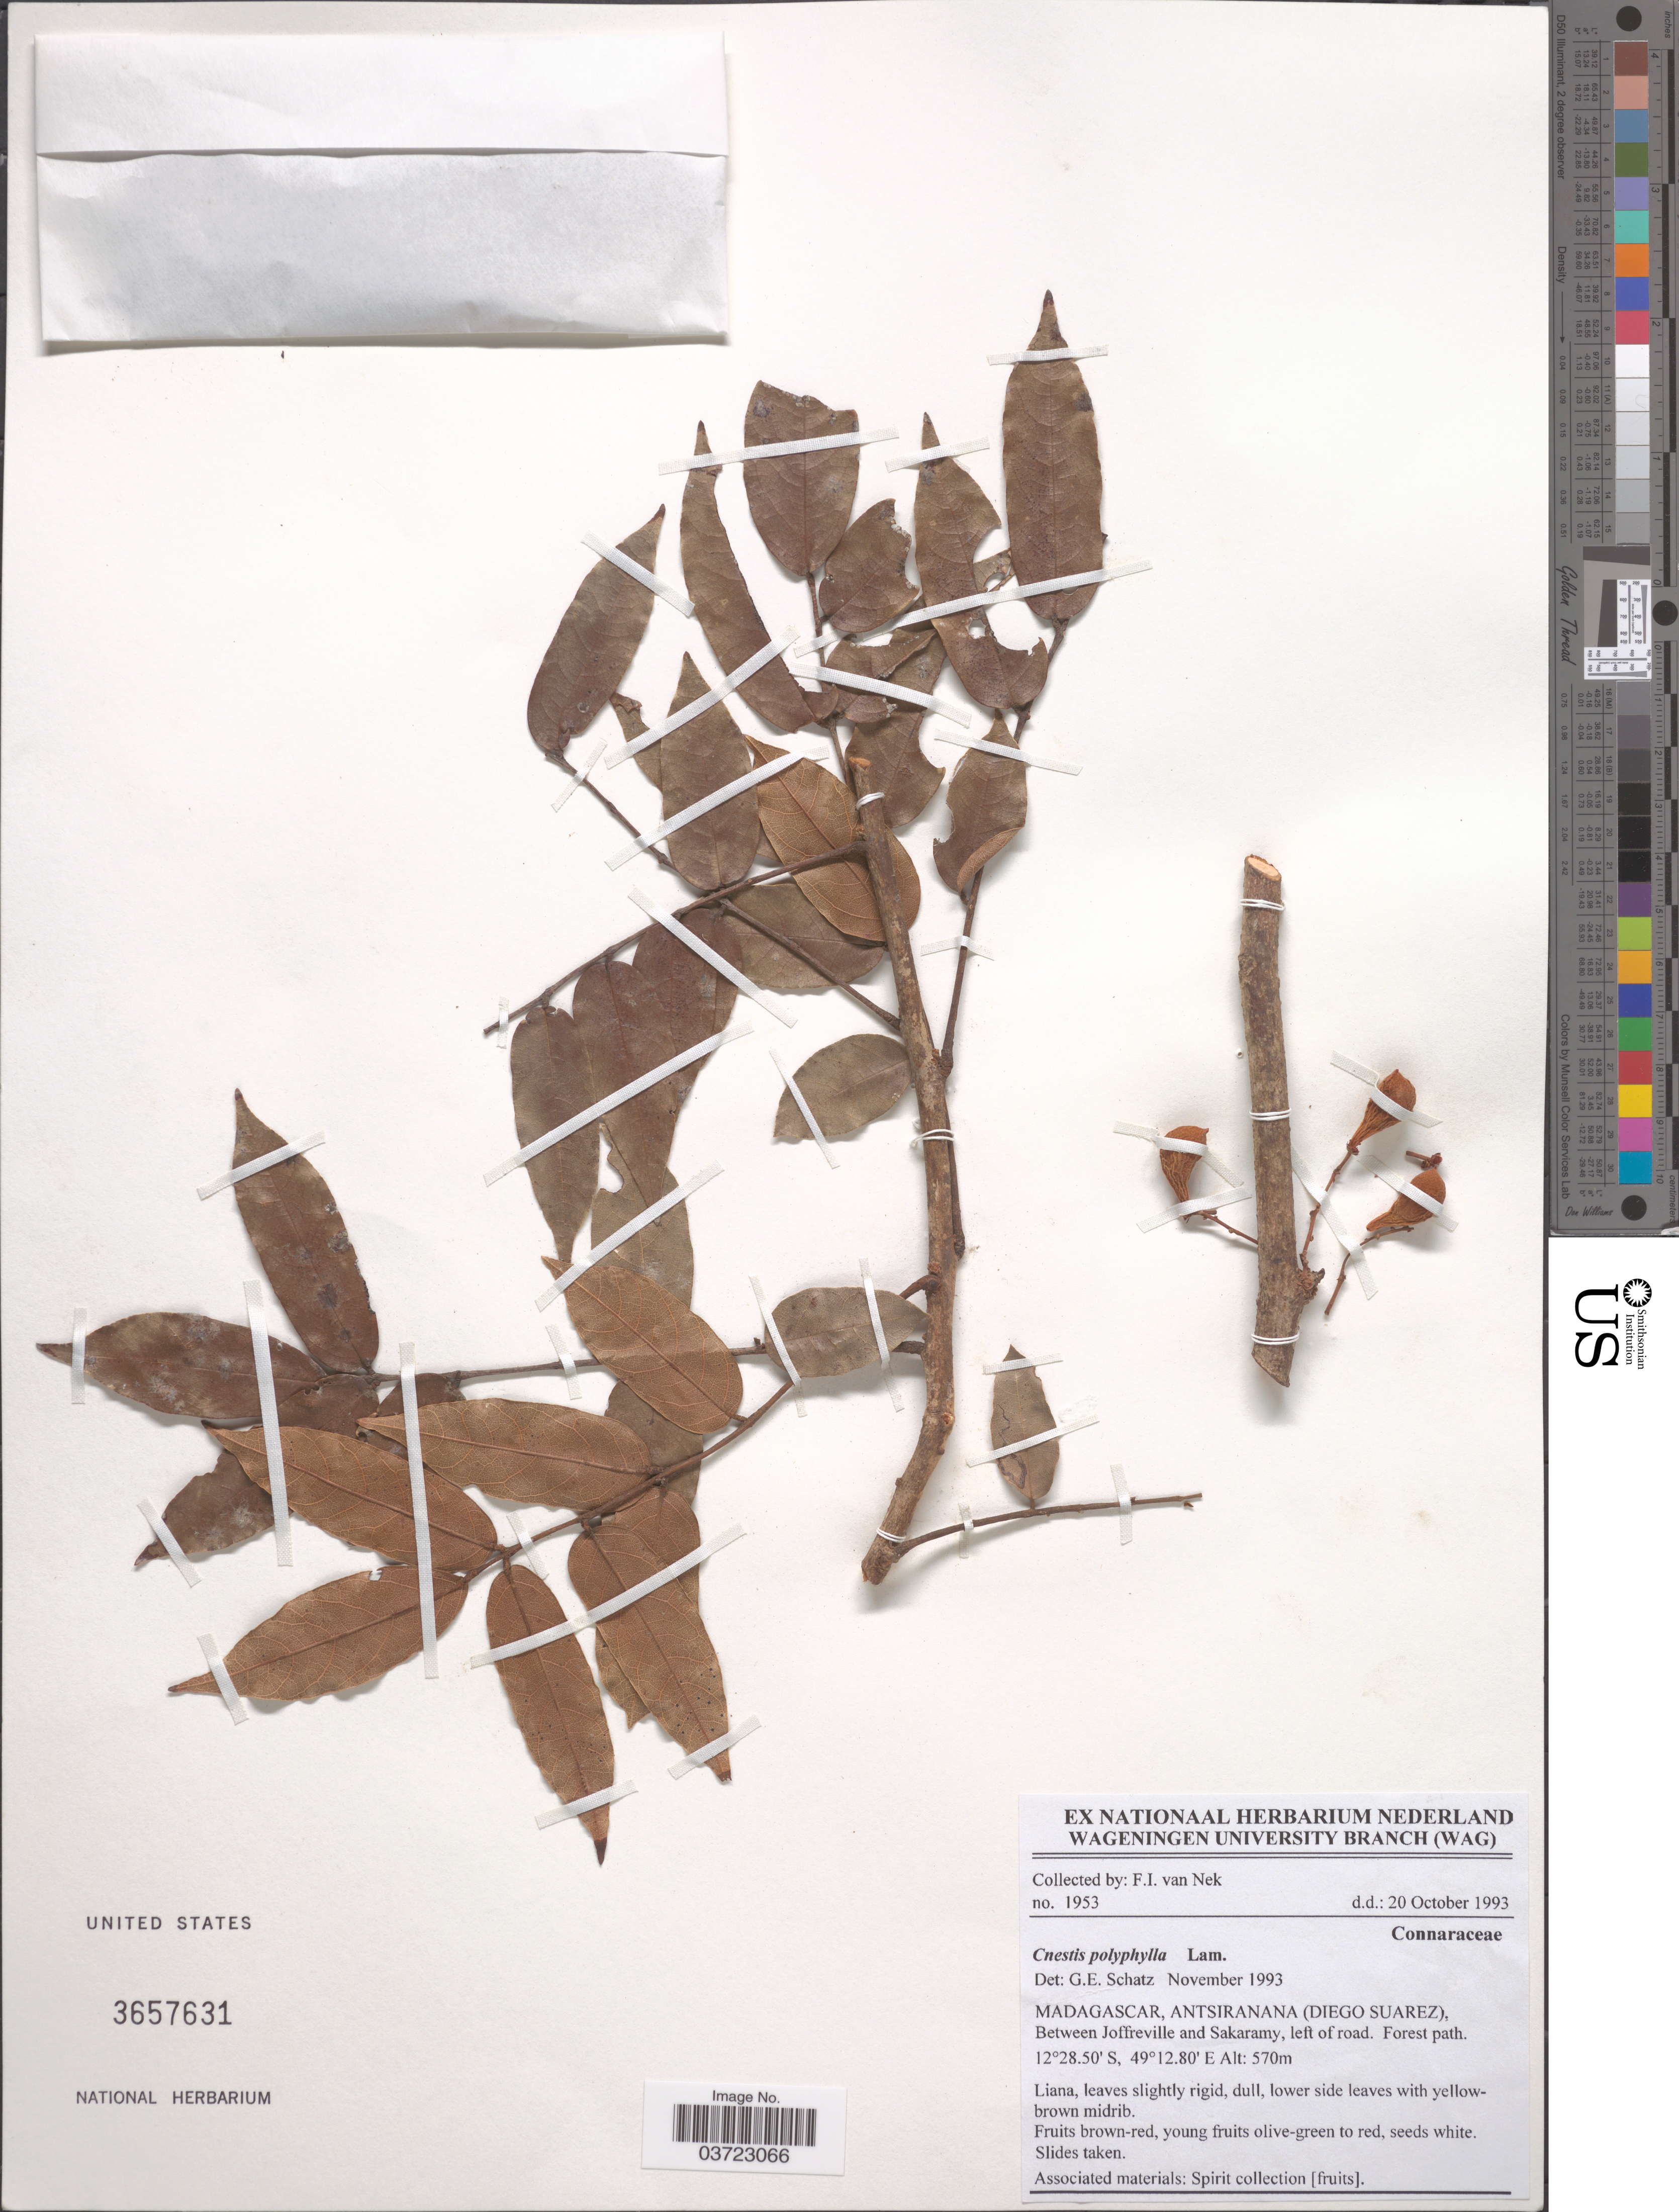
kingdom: Plantae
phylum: Tracheophyta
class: Magnoliopsida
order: Oxalidales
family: Connaraceae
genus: Cnestis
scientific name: Cnestis polyphylla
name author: Lam.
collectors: F. van Nek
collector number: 1953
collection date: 1993-10-20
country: Madagascar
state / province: Diana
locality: (Diego Suarez), Between Joffreville and Sakaramy, left of road.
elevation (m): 570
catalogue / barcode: US 3657631